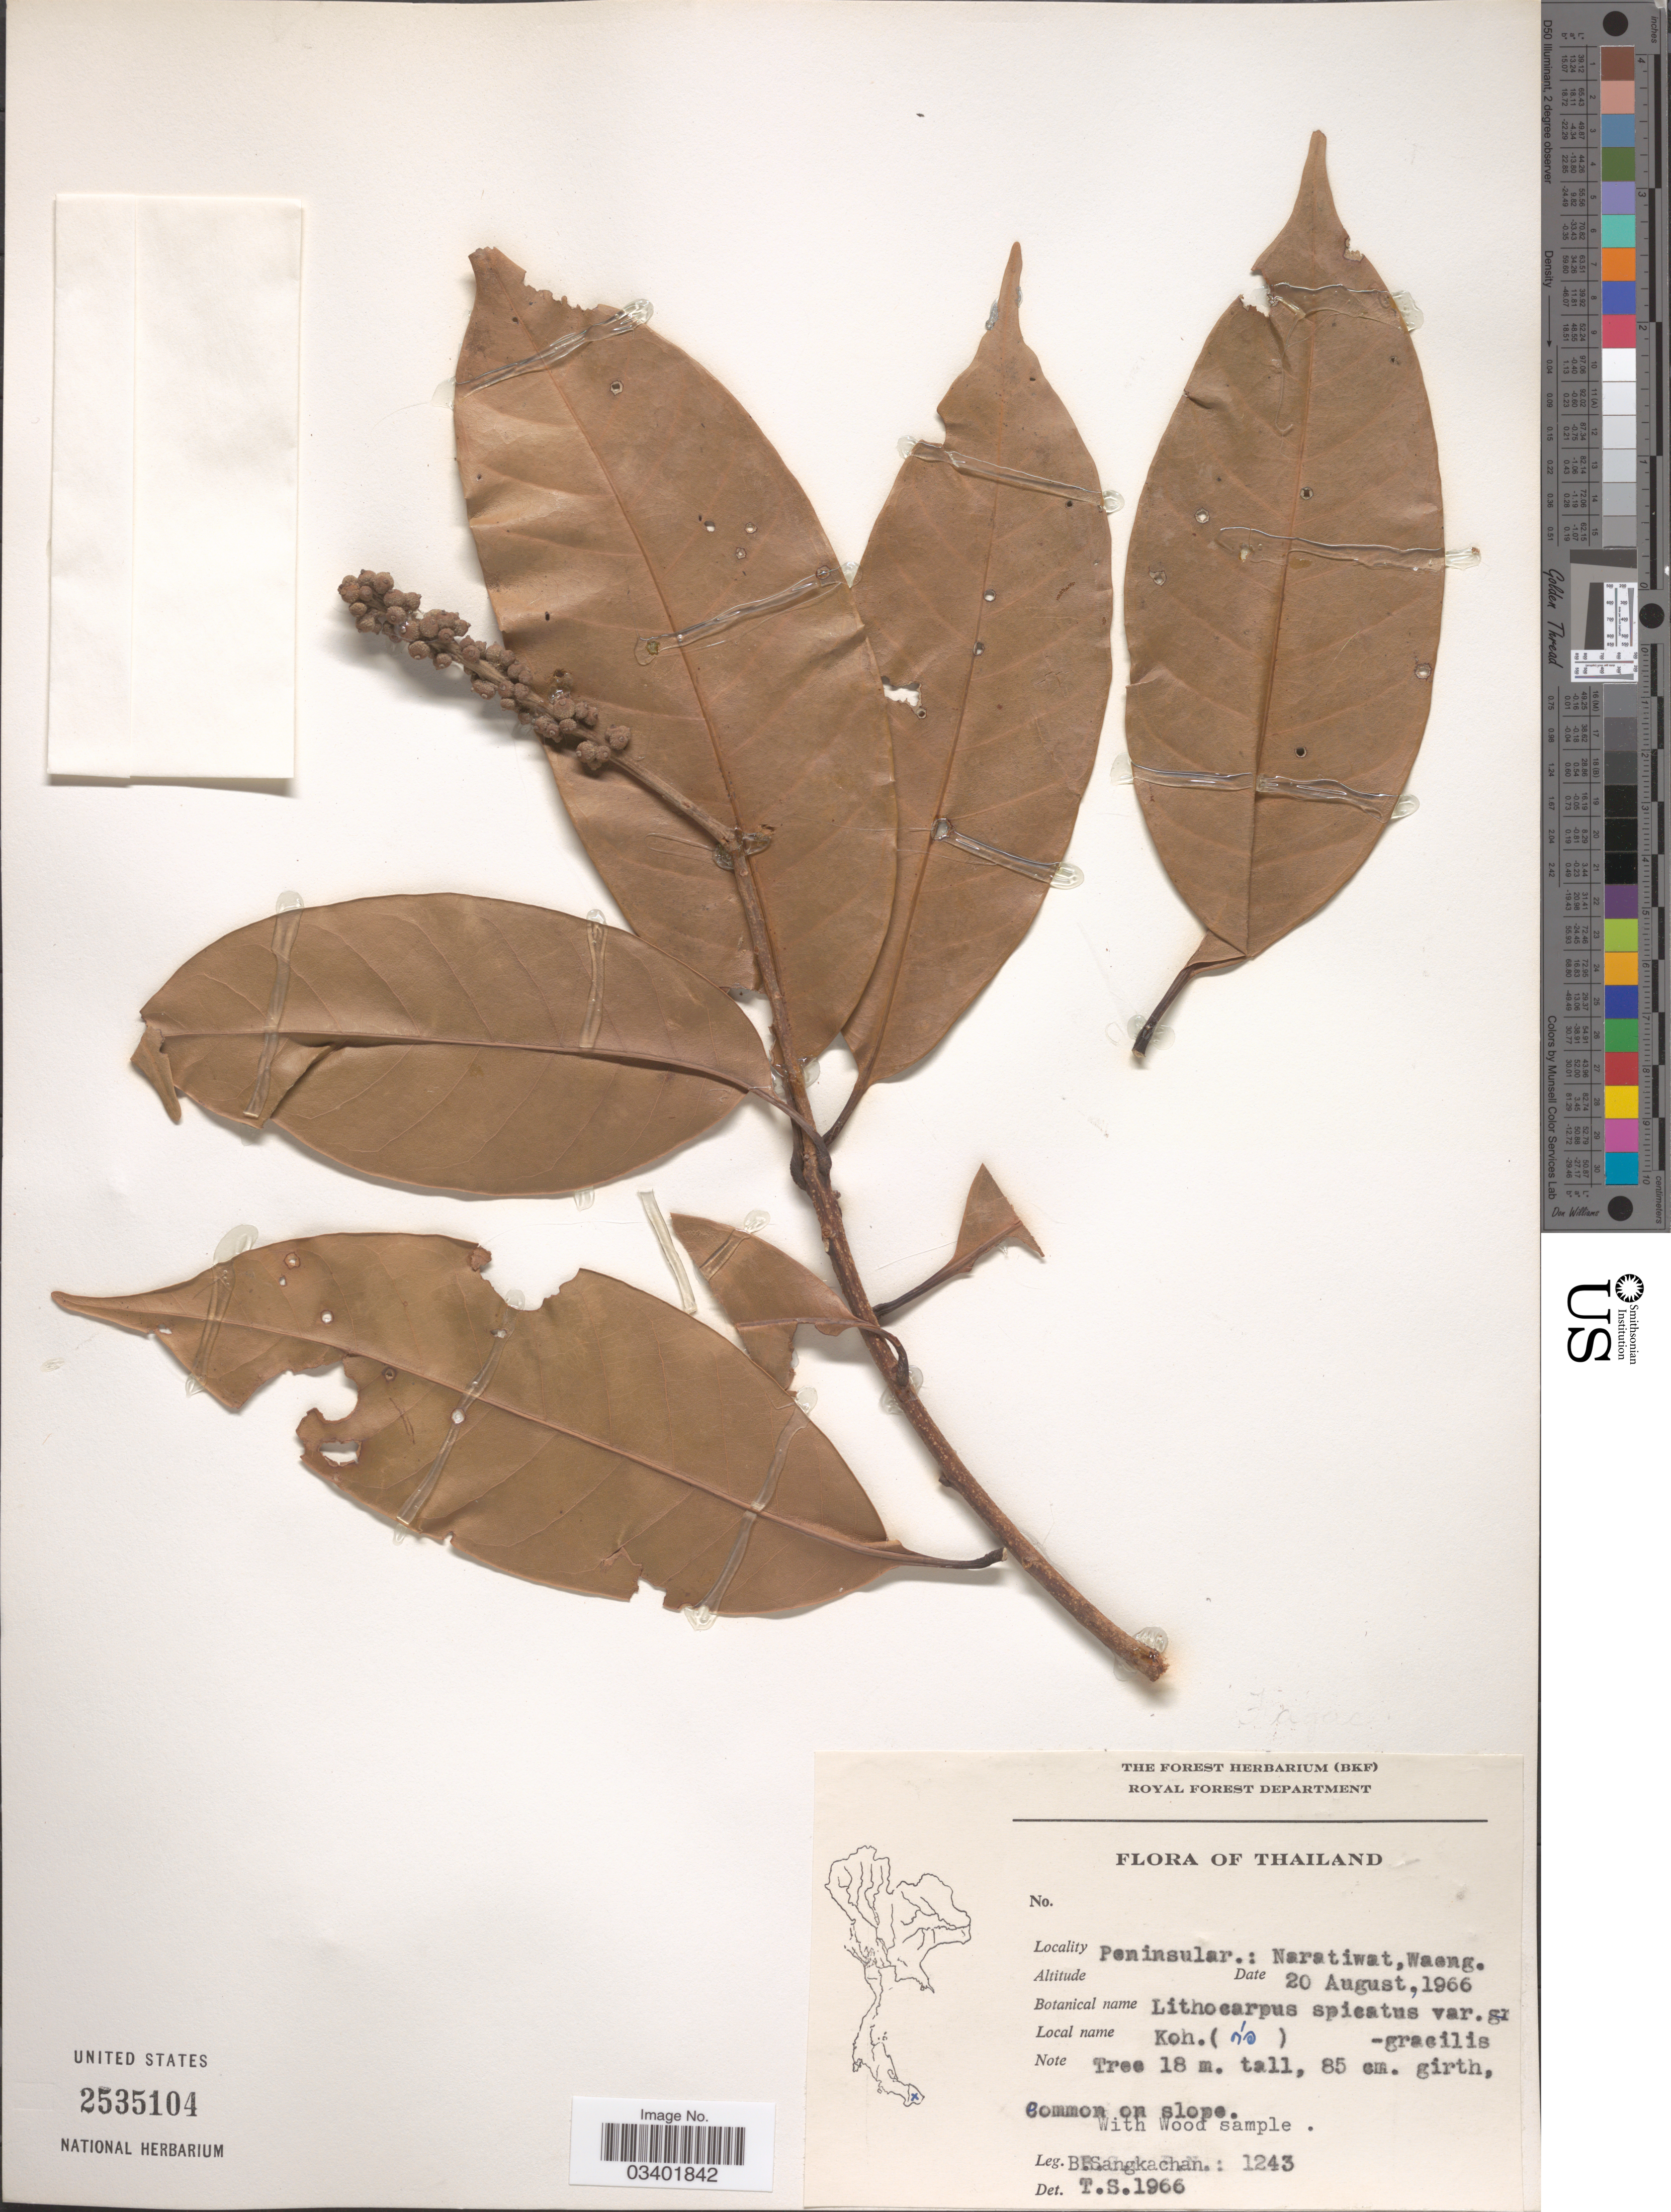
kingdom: Plantae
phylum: Tracheophyta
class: Magnoliopsida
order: Fagales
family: Fagaceae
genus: Lithocarpus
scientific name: Lithocarpus elegans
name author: (Blume) Hatus. ex Soepadmo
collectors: B. Sangkachan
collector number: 1243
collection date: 1966-08-20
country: Thailand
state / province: Narathiwat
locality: Peninsular: Naratiwat, Waeng.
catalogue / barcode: US 2535104